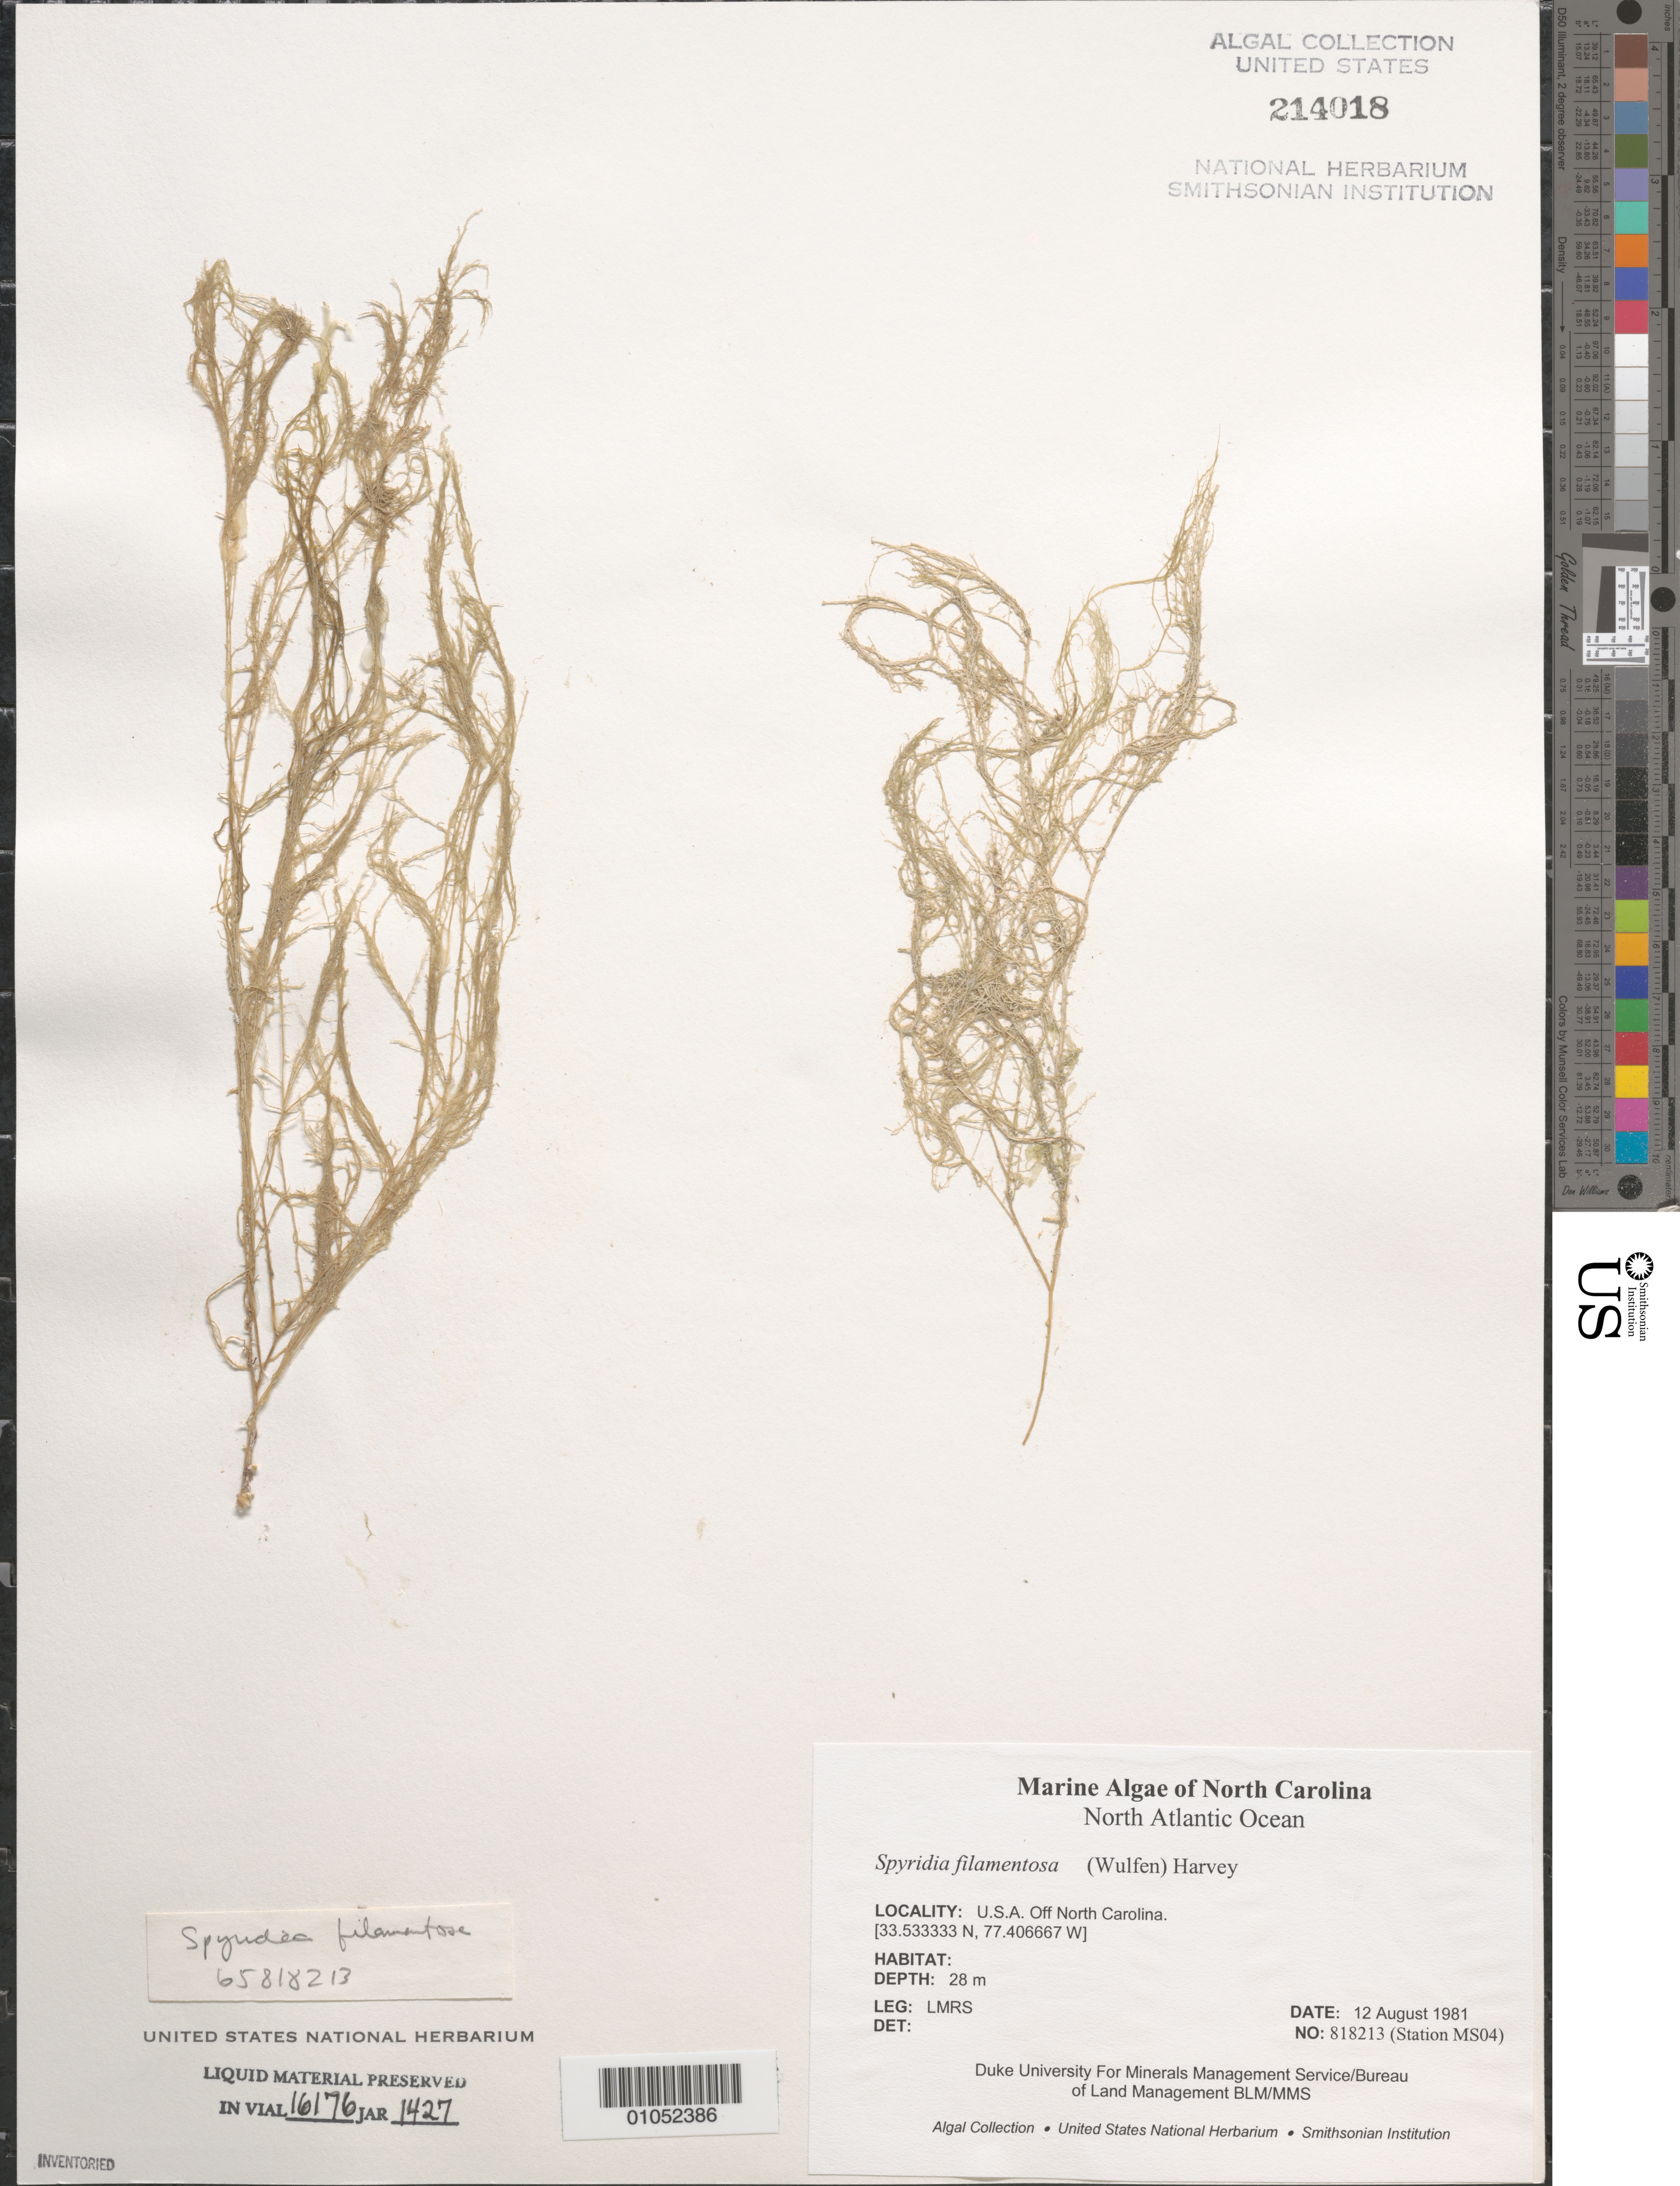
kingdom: Plantae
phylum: Rhodophyta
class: Florideophyceae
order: Ceramiales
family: Spyridiaceae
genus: Spyridia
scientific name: Spyridia filamentosa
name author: (Wulfen) Harv.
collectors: LMRS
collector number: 818213 (Station MS04)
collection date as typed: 12 Aug 1981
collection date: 1981-08-12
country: United States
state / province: North Carolina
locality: North Atlantic Ocean off North Carolina coast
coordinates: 33.533333 N, 77.406667 W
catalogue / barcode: US 214018